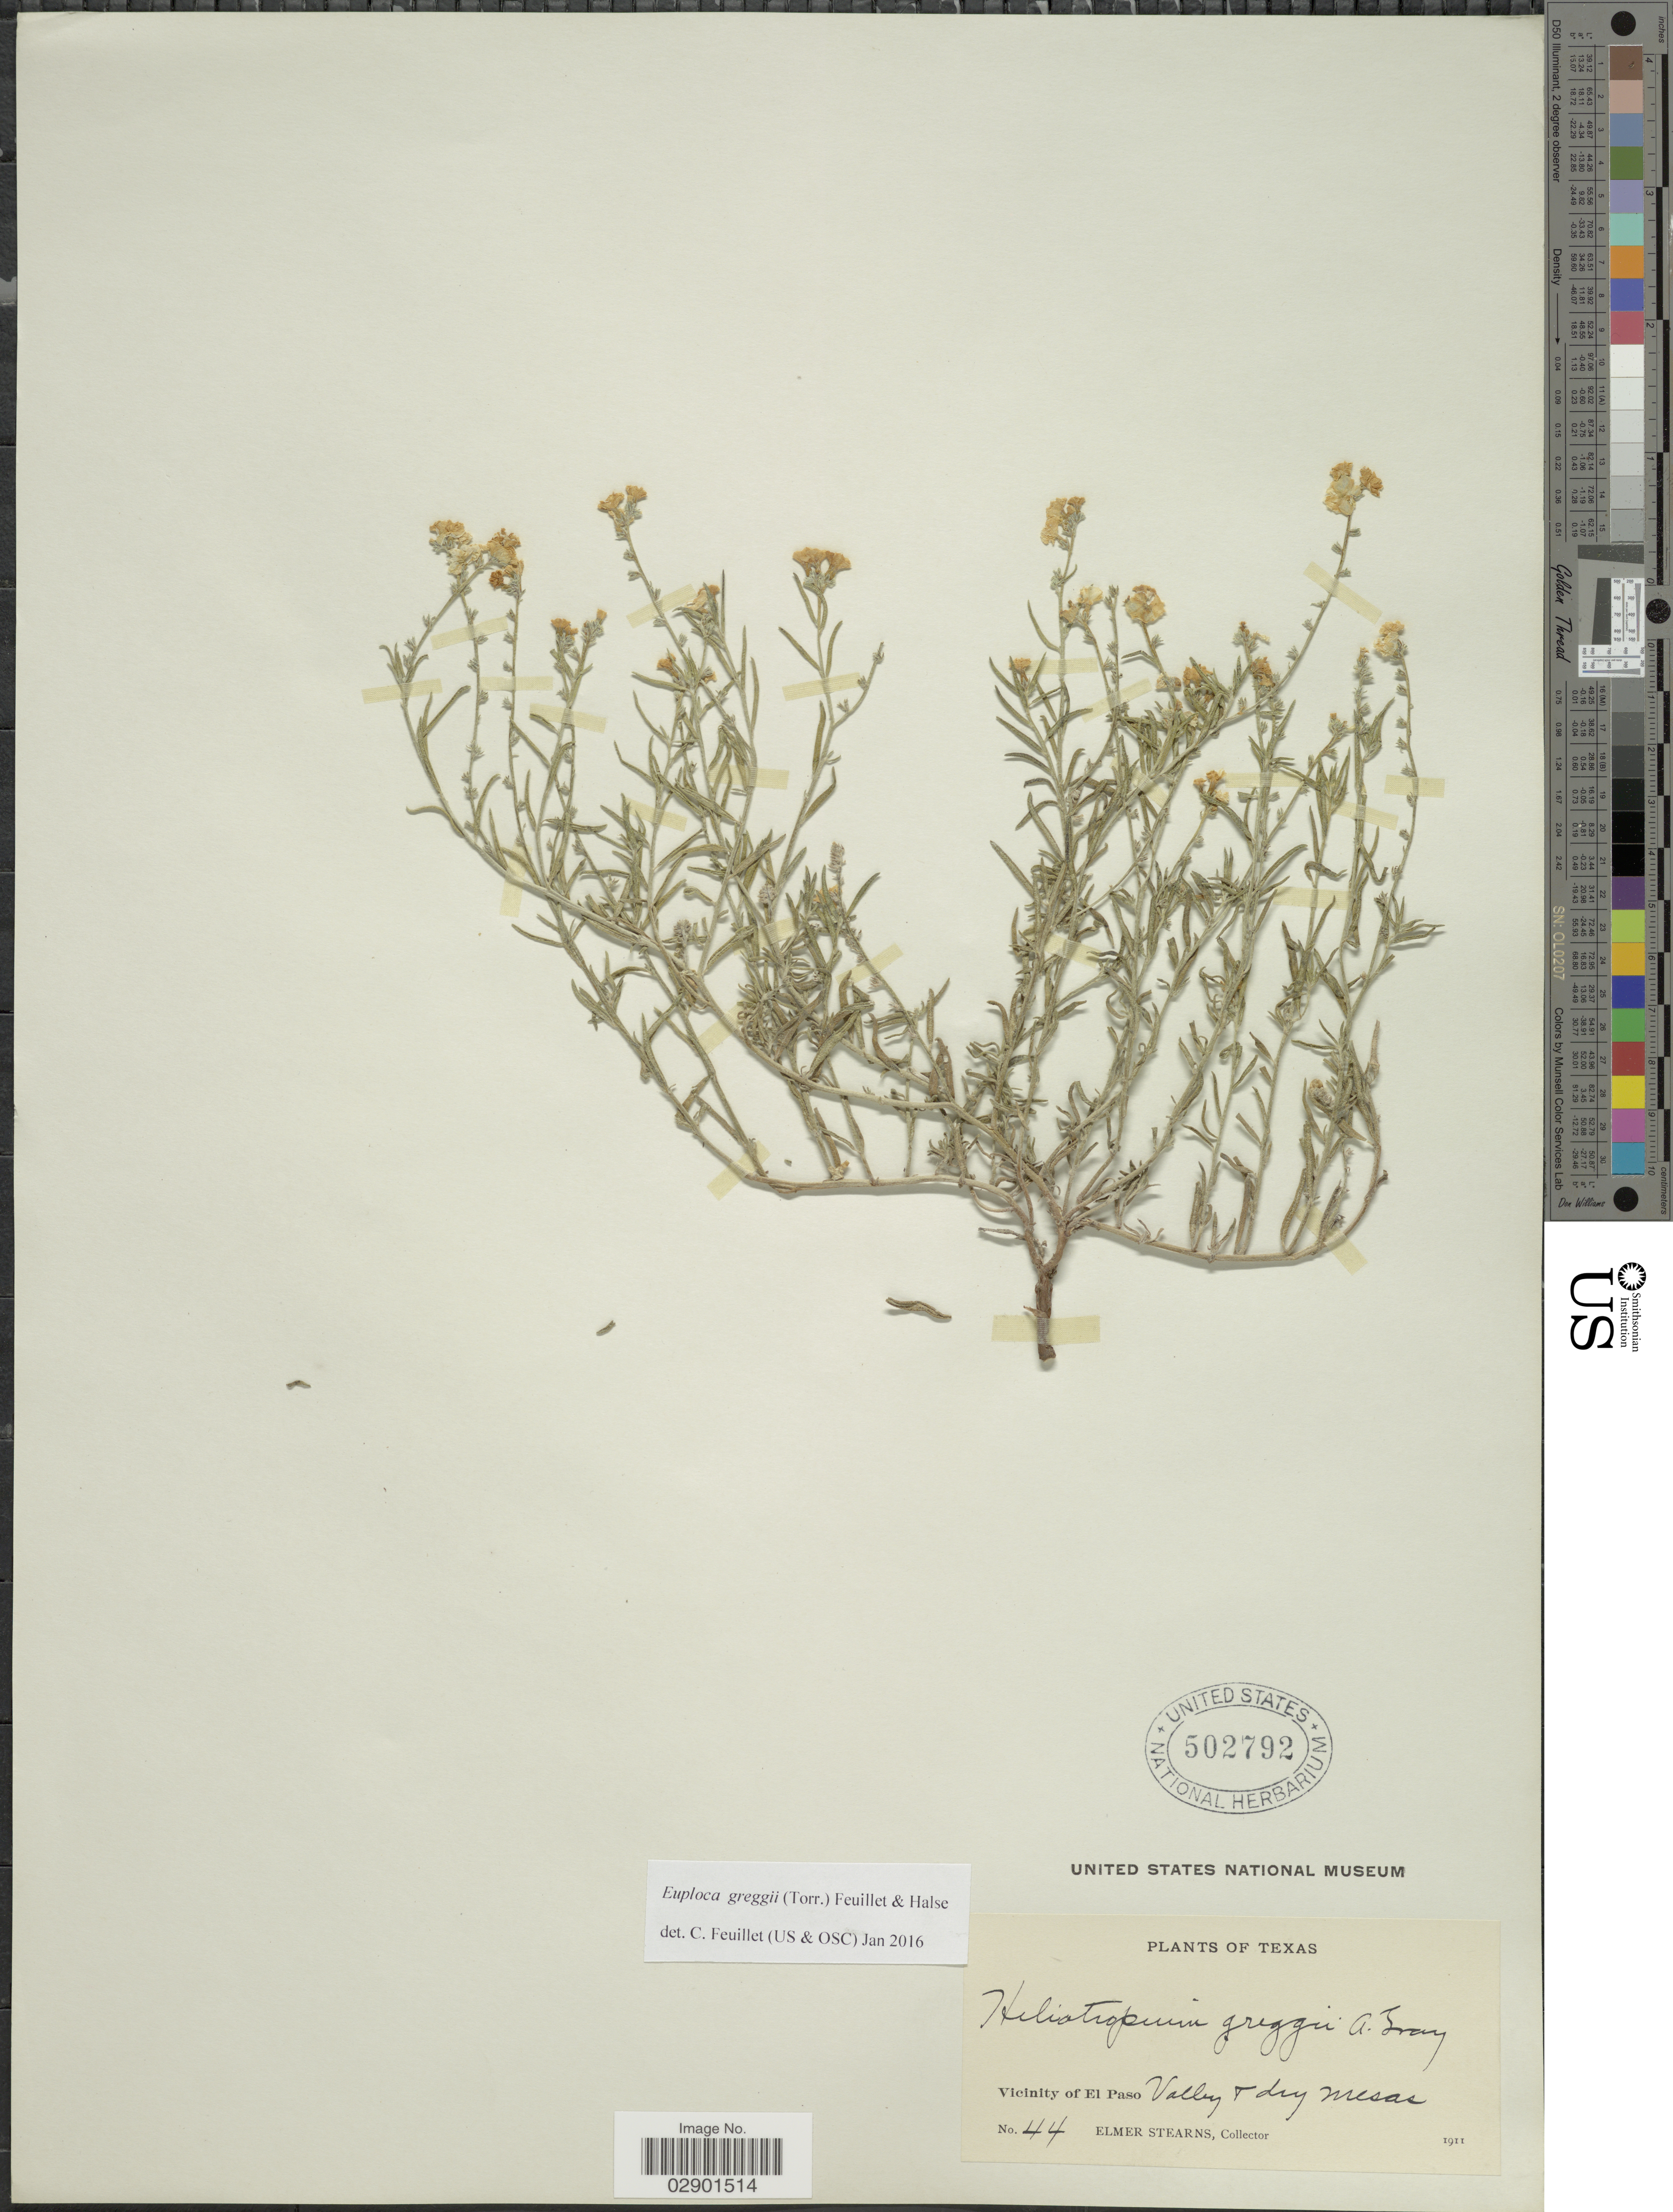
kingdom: Plantae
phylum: Tracheophyta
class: Magnoliopsida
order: Boraginales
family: Heliotropiaceae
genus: Euploca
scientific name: Euploca greggii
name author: (Torr.) Feuillet & Halse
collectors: E. Stearns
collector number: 44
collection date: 1911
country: United States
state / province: Texas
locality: Vicinity of El Paso. Valley + dry mesas.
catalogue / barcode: US 502792